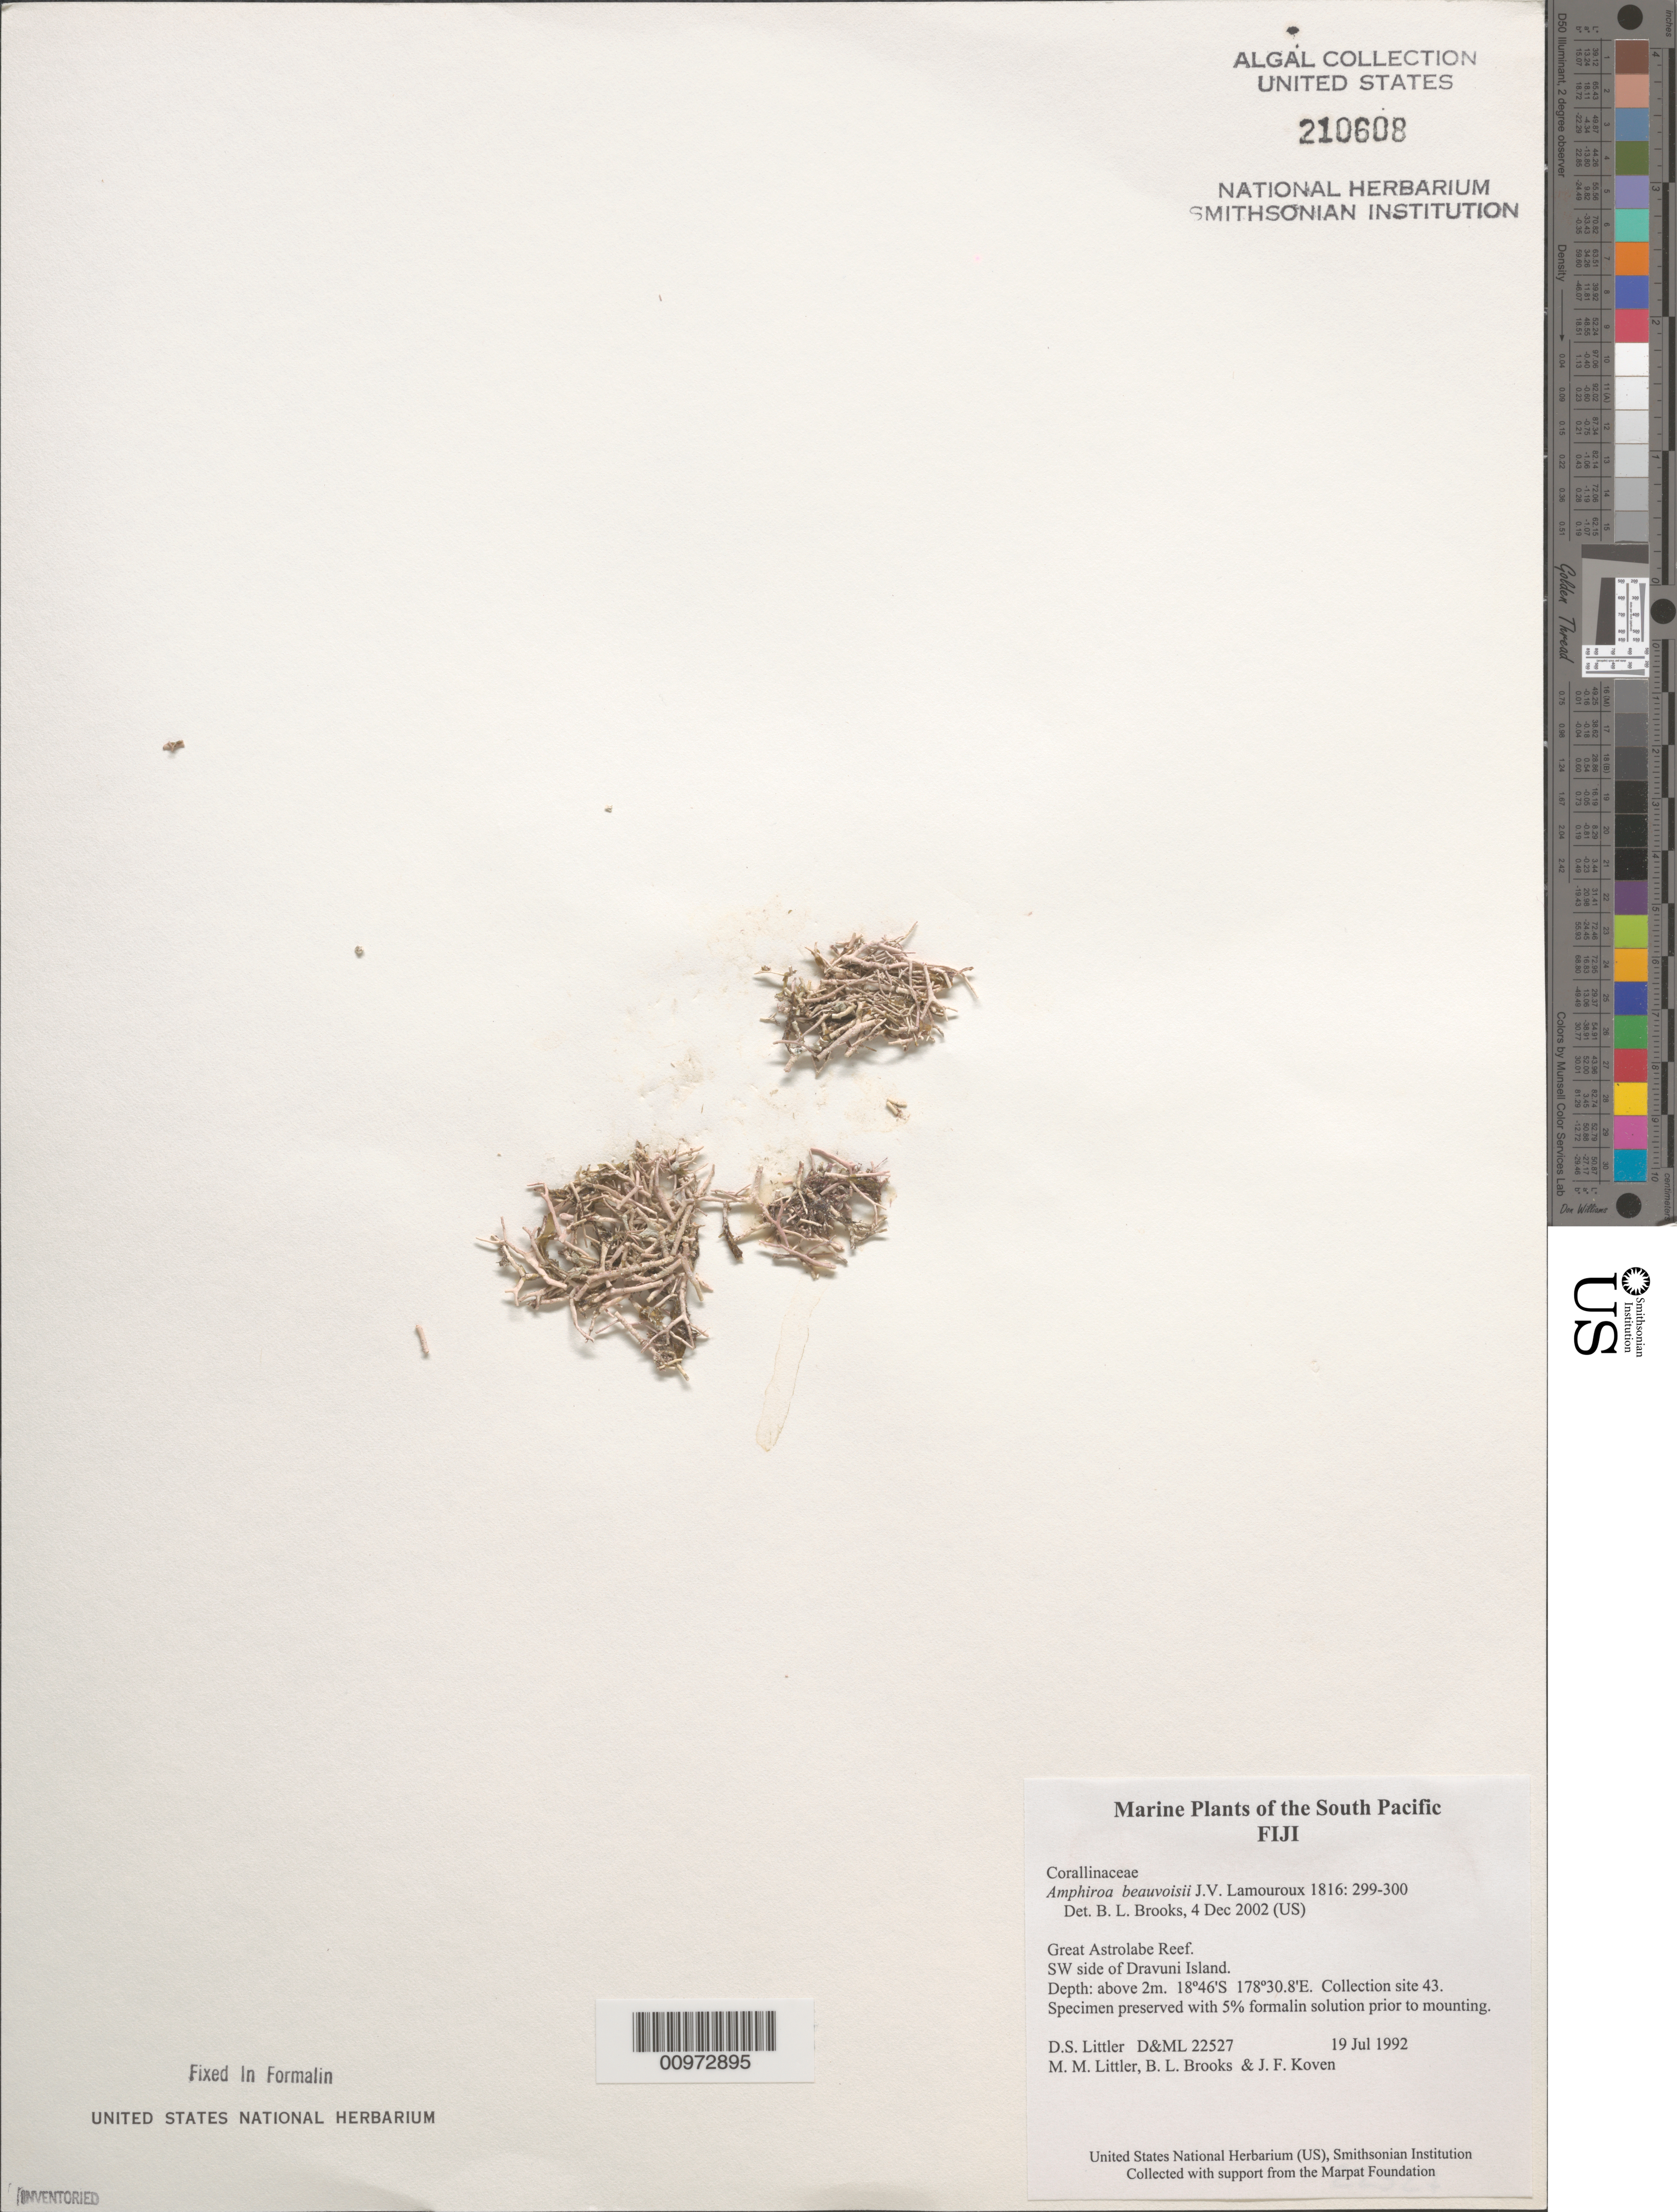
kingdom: Plantae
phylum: Rhodophyta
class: Florideophyceae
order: Corallinales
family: Lithophyllaceae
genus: Amphiroa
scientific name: Amphiroa beauvoisii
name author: J.V.Lamouroux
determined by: Brooks, B. L., (BOT), Smithsonian Institution - National Museum of Natural History (UNITED STATES)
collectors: D. S. Littler, M. M. Littler, B. Brooks & J. Koven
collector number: D&ML 22527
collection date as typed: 19 Jul 1992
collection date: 1992-07-19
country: Fiji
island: Dravuni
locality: Great Astrolabe Reef, southwest side of island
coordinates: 18 46'S, 178 30.8'E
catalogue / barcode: US 210608